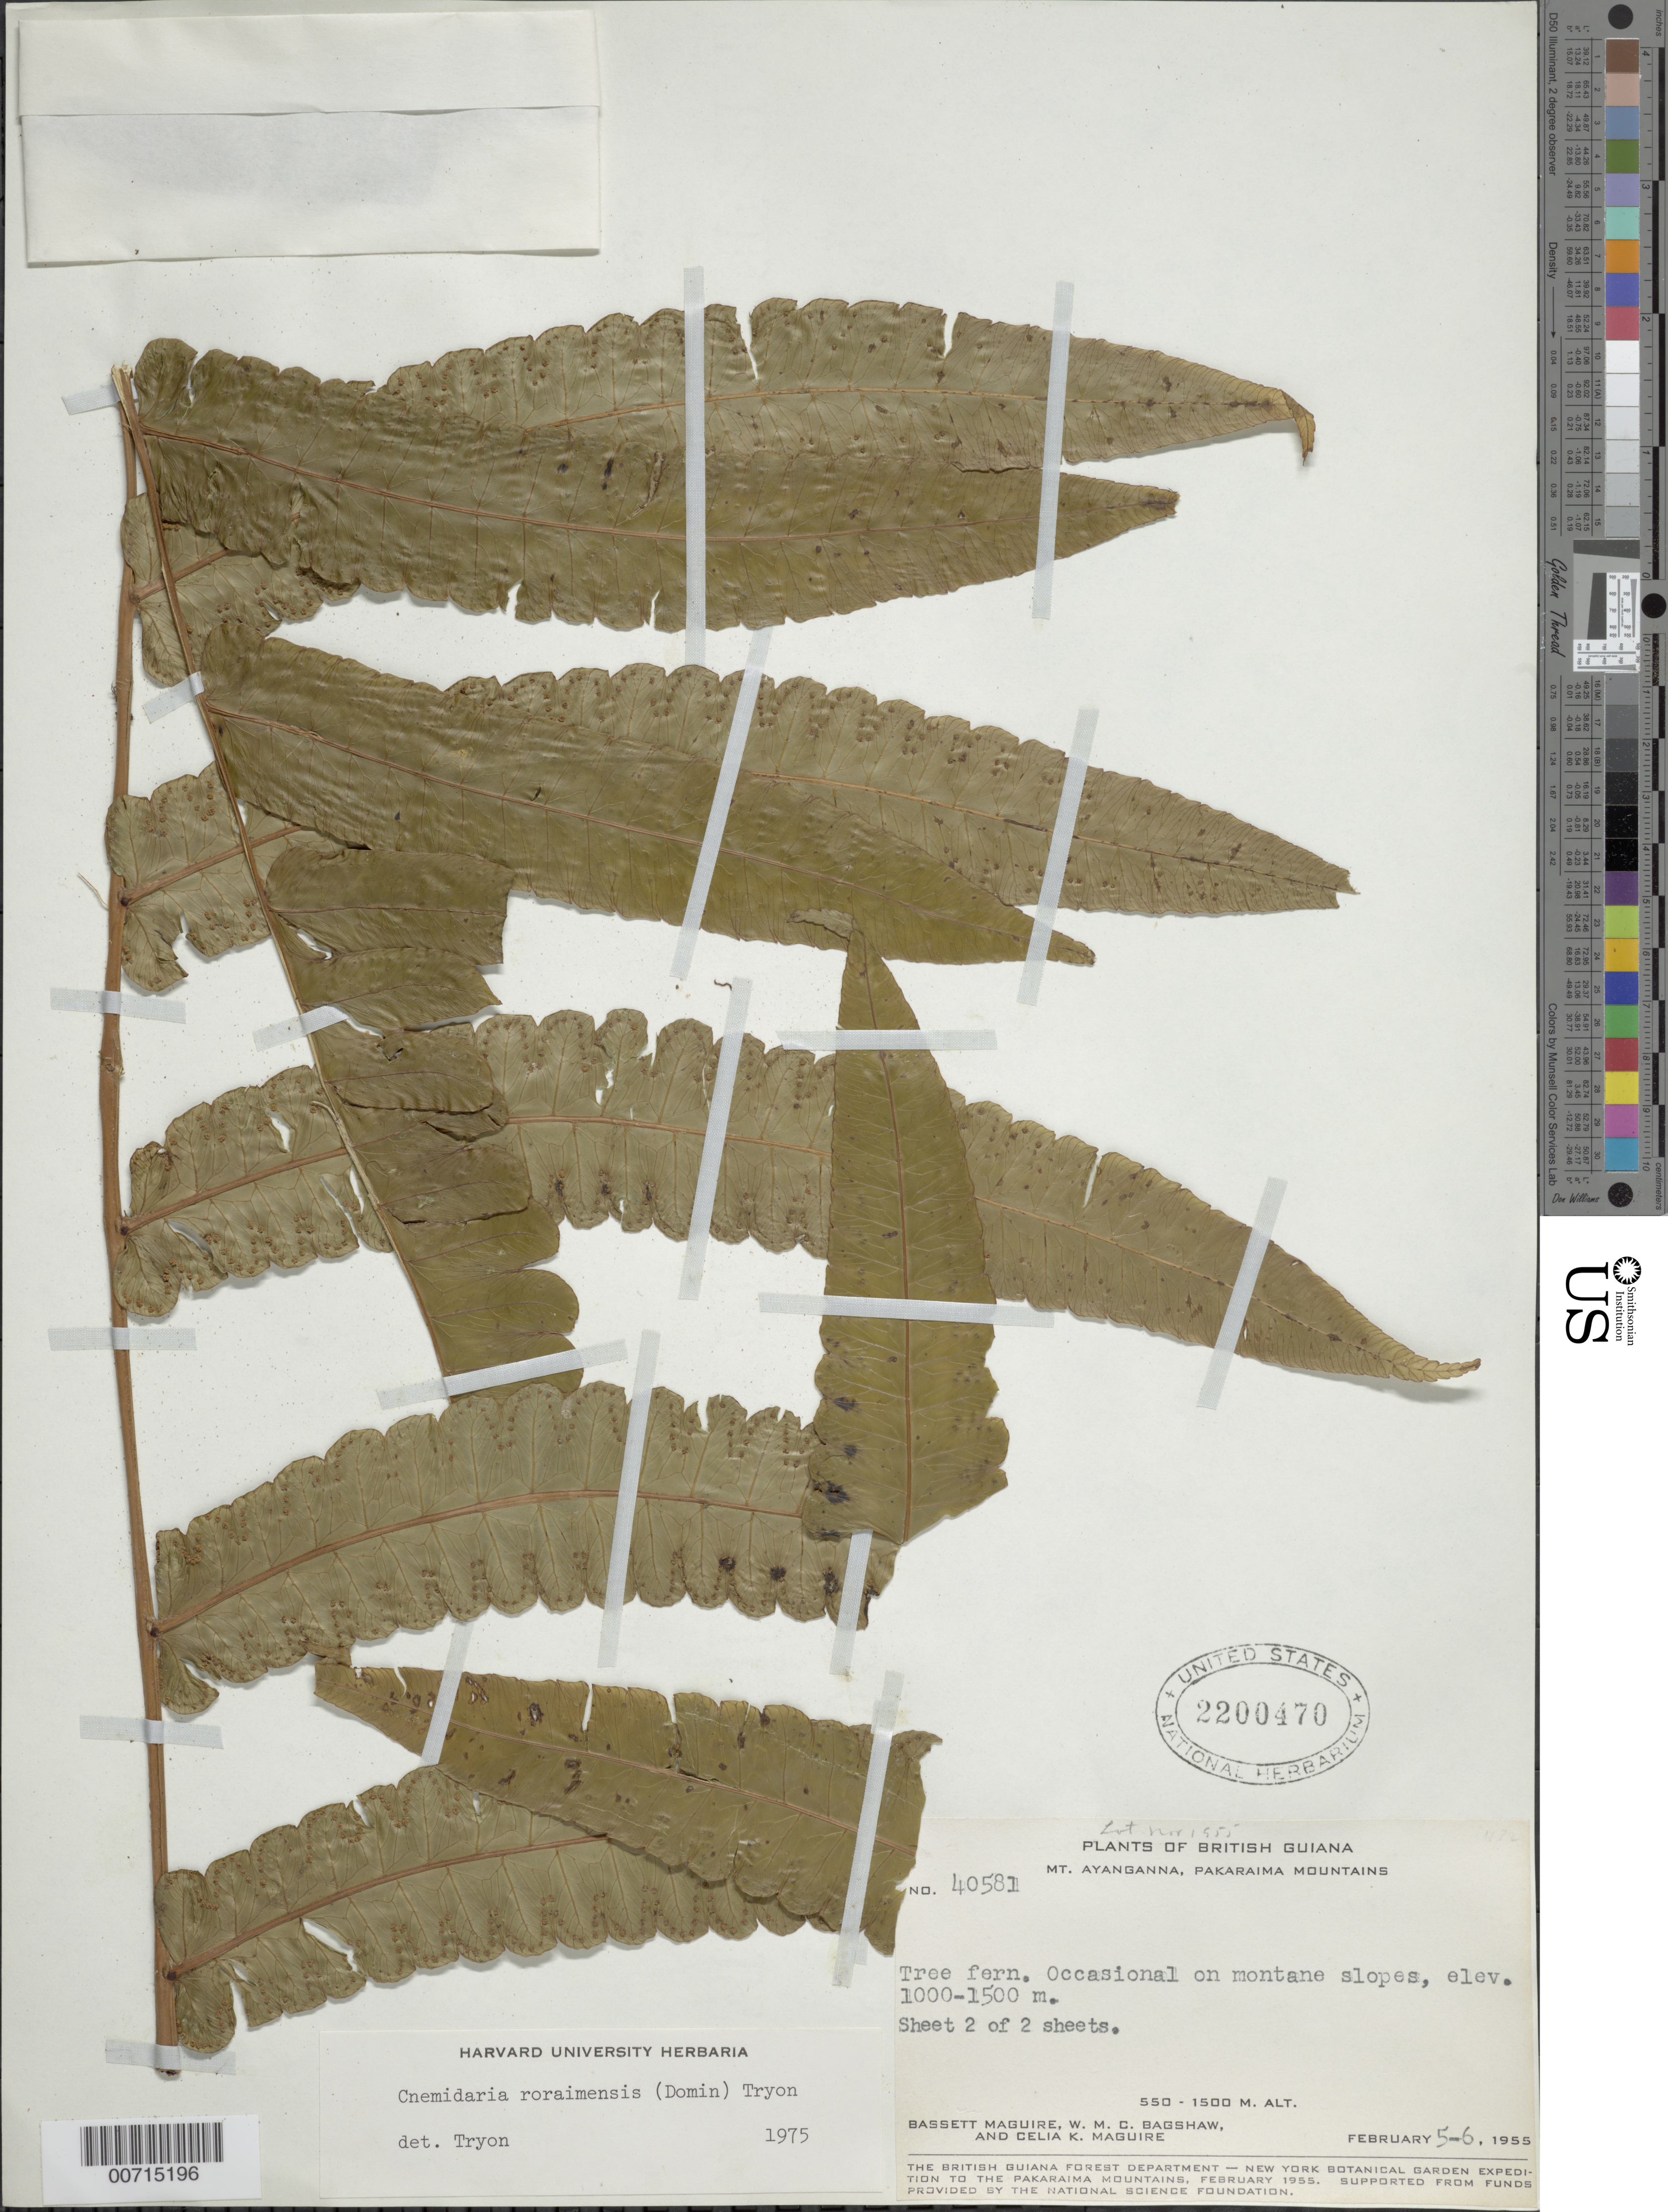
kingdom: Plantae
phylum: Tracheophyta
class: Polypodiopsida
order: Cyatheales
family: Cyatheaceae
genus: Cyathea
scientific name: Cyathea roraimensis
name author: (Domin) Domin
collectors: B. Maguire, W. Bagshaw & C. K. Maguire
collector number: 40581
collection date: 1955-02-05/1955-02-06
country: Guyana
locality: British Guiana, Mt. Ayanganna, Pakaraima Mountains, Occasional on montane slopes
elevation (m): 1000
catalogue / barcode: US 2200470